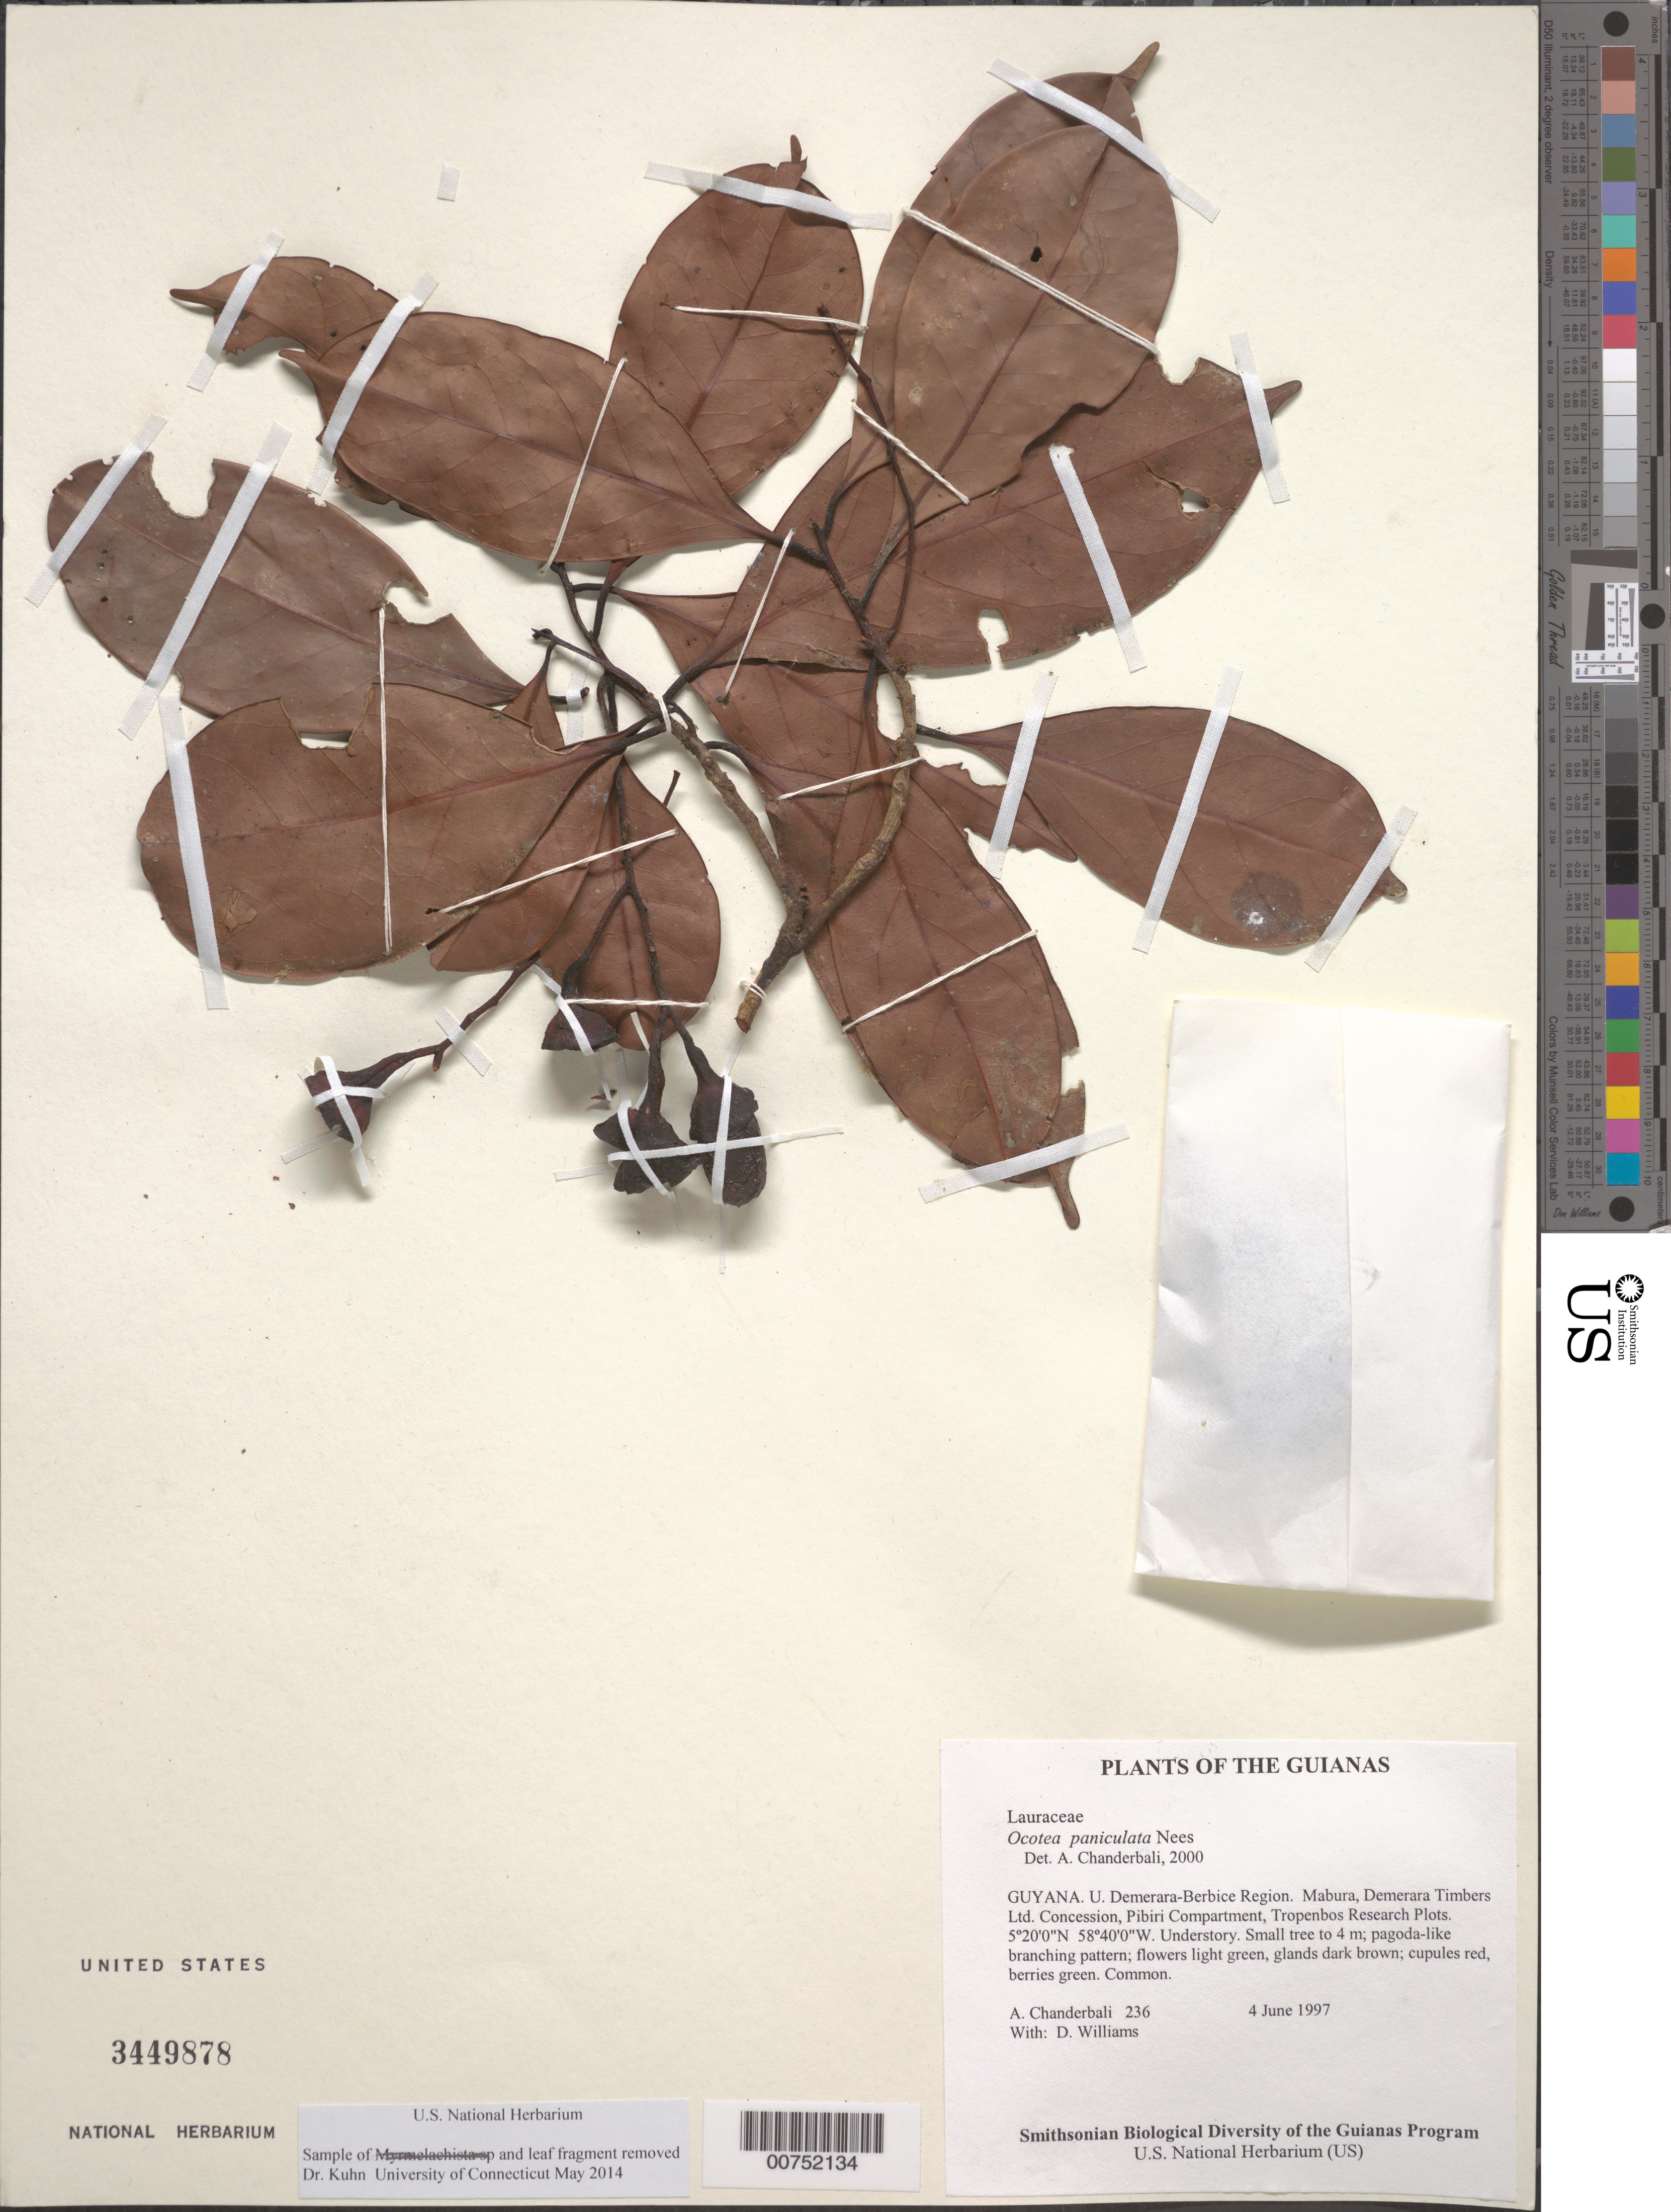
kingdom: Plantae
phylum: Tracheophyta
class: Magnoliopsida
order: Laurales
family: Lauraceae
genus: Ocotea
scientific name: Ocotea paniculata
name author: Nees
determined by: Chanderbali, Andre Shashi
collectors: A. S. Chanderbali & D. Williams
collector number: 236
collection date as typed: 4 June 1997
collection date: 1997-06-04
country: Guyana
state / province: U. Demerara-Berbice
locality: Mabura, Demerara Timbers Ltd. Concession, Pibiri Compartment, Tropenbos Research Plots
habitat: Understory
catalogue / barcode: US 3449878